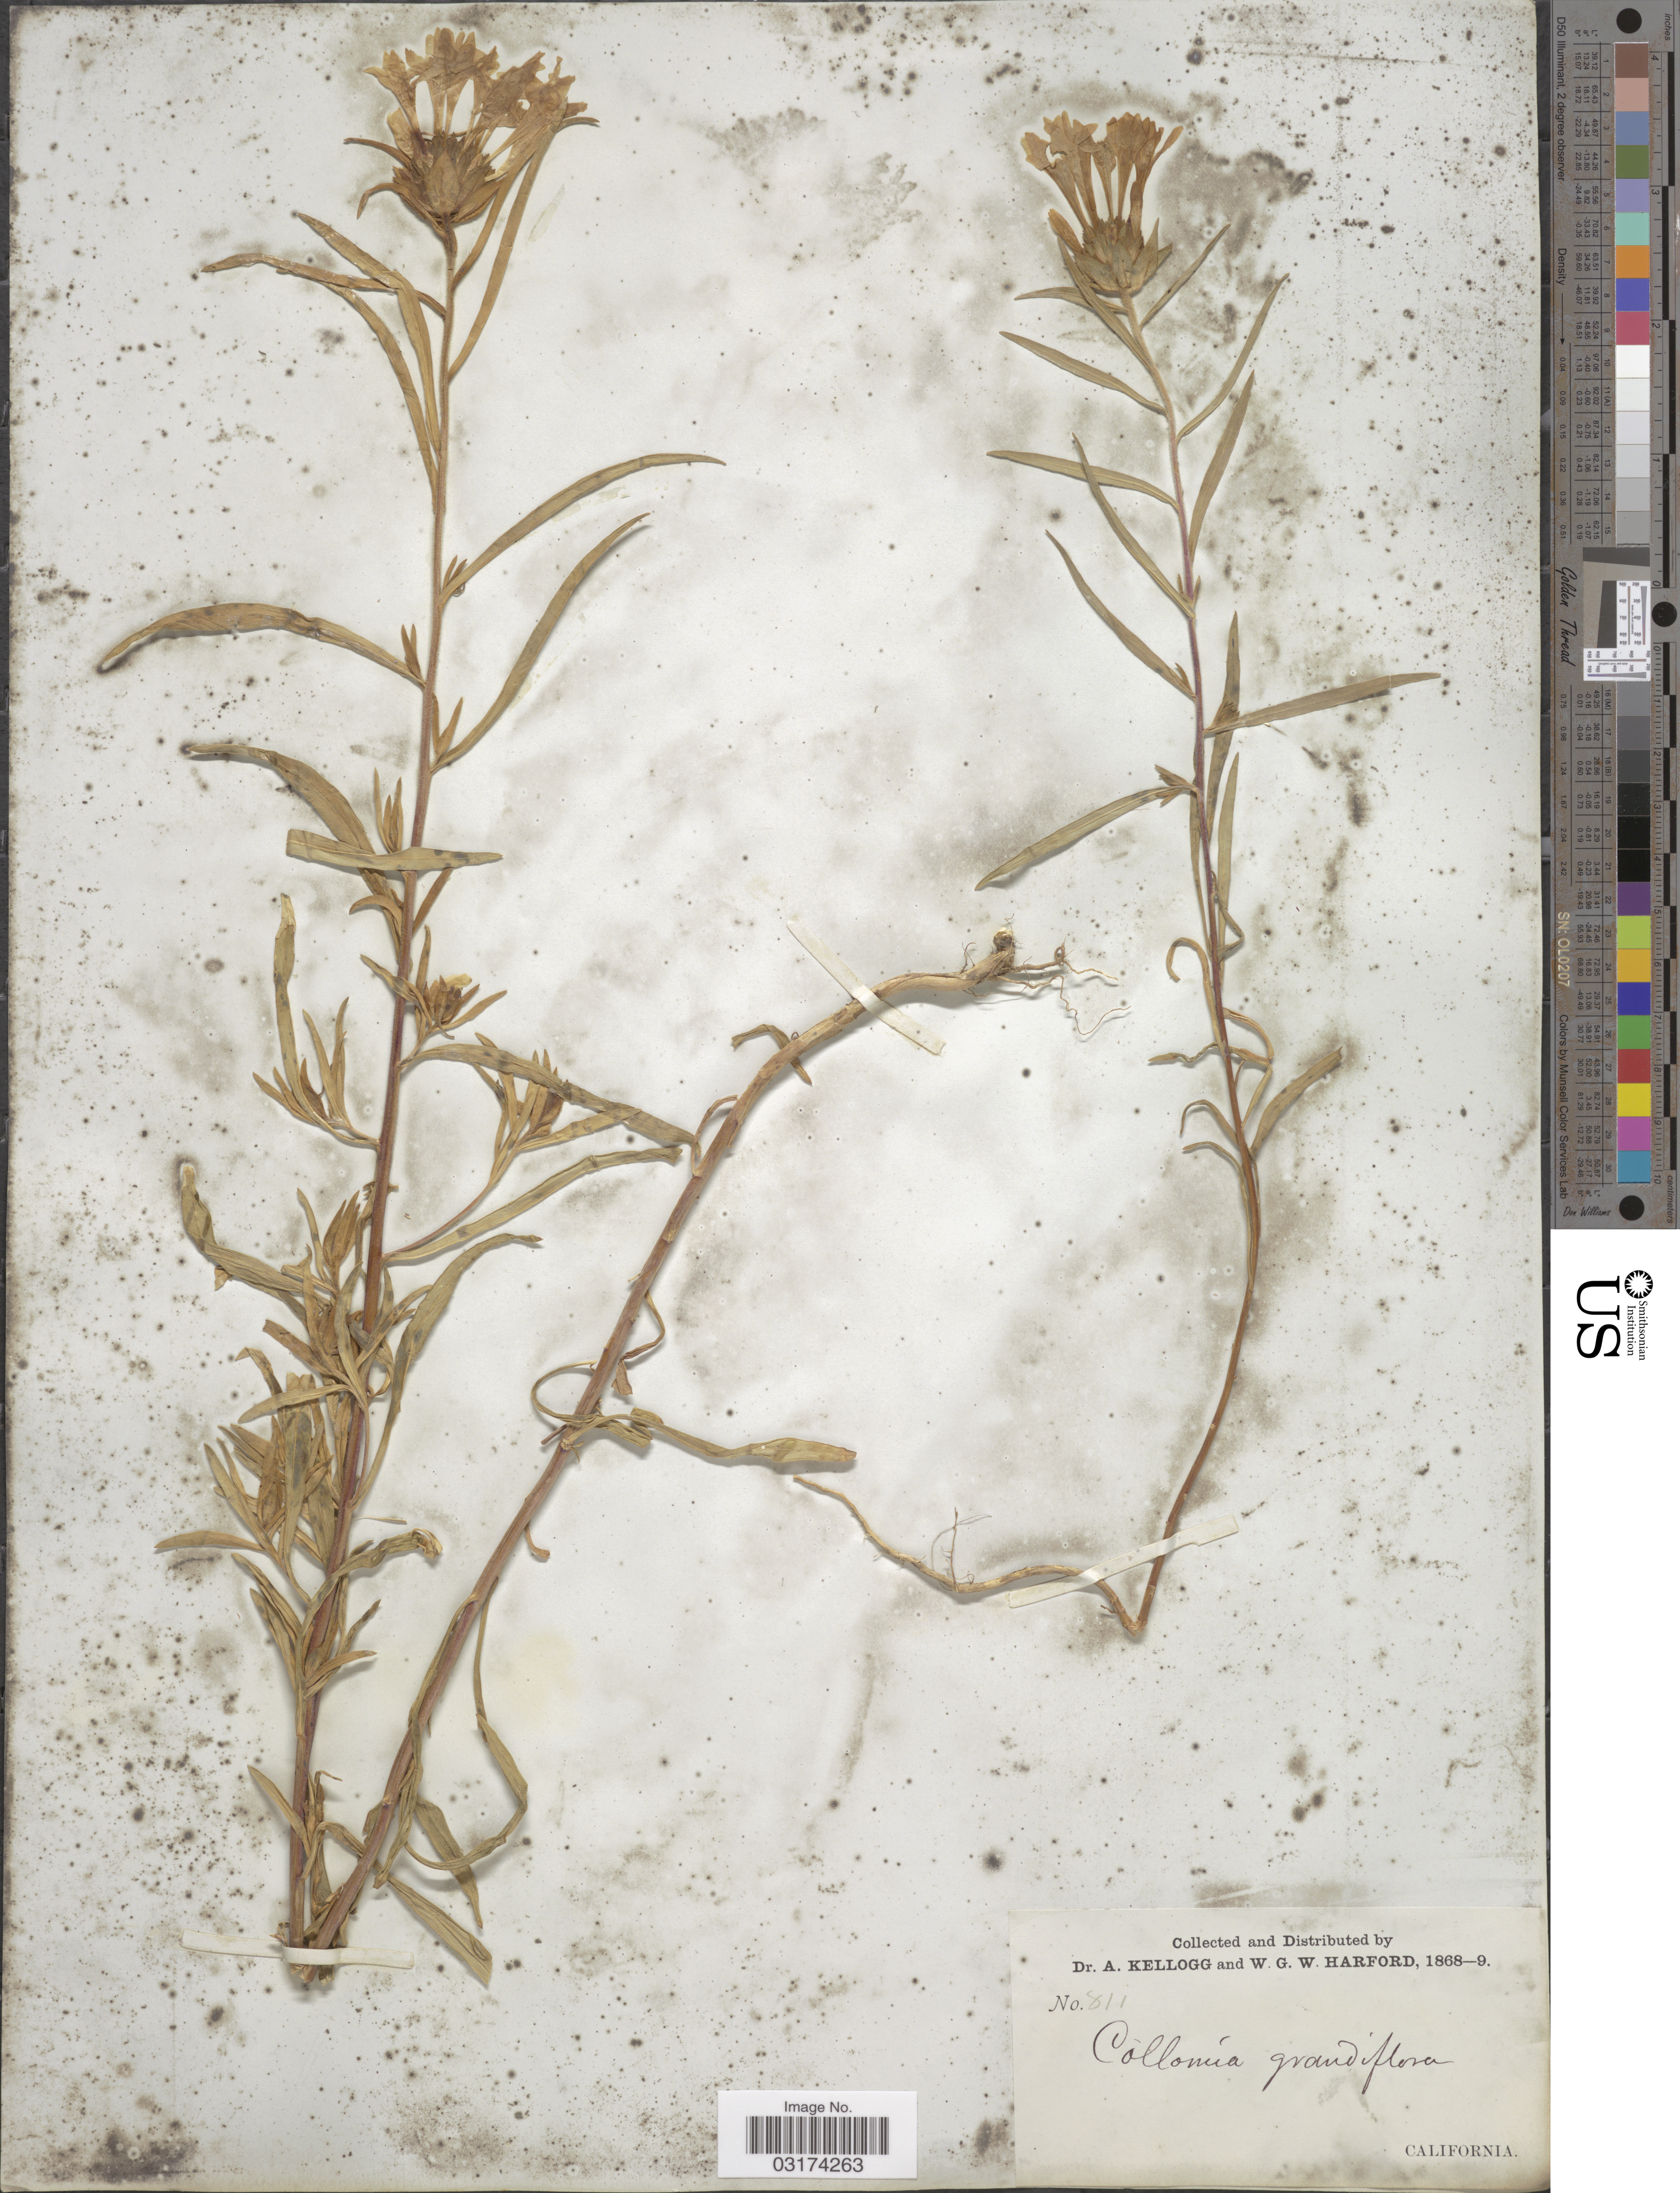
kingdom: Plantae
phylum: Tracheophyta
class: Magnoliopsida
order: Ericales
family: Polemoniaceae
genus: Collomia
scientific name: Collomia grandiflora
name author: Douglas ex Lindl.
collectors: A. Kellogg & W. G. W. Harford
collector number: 811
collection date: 1868/1869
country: United States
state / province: California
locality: California.